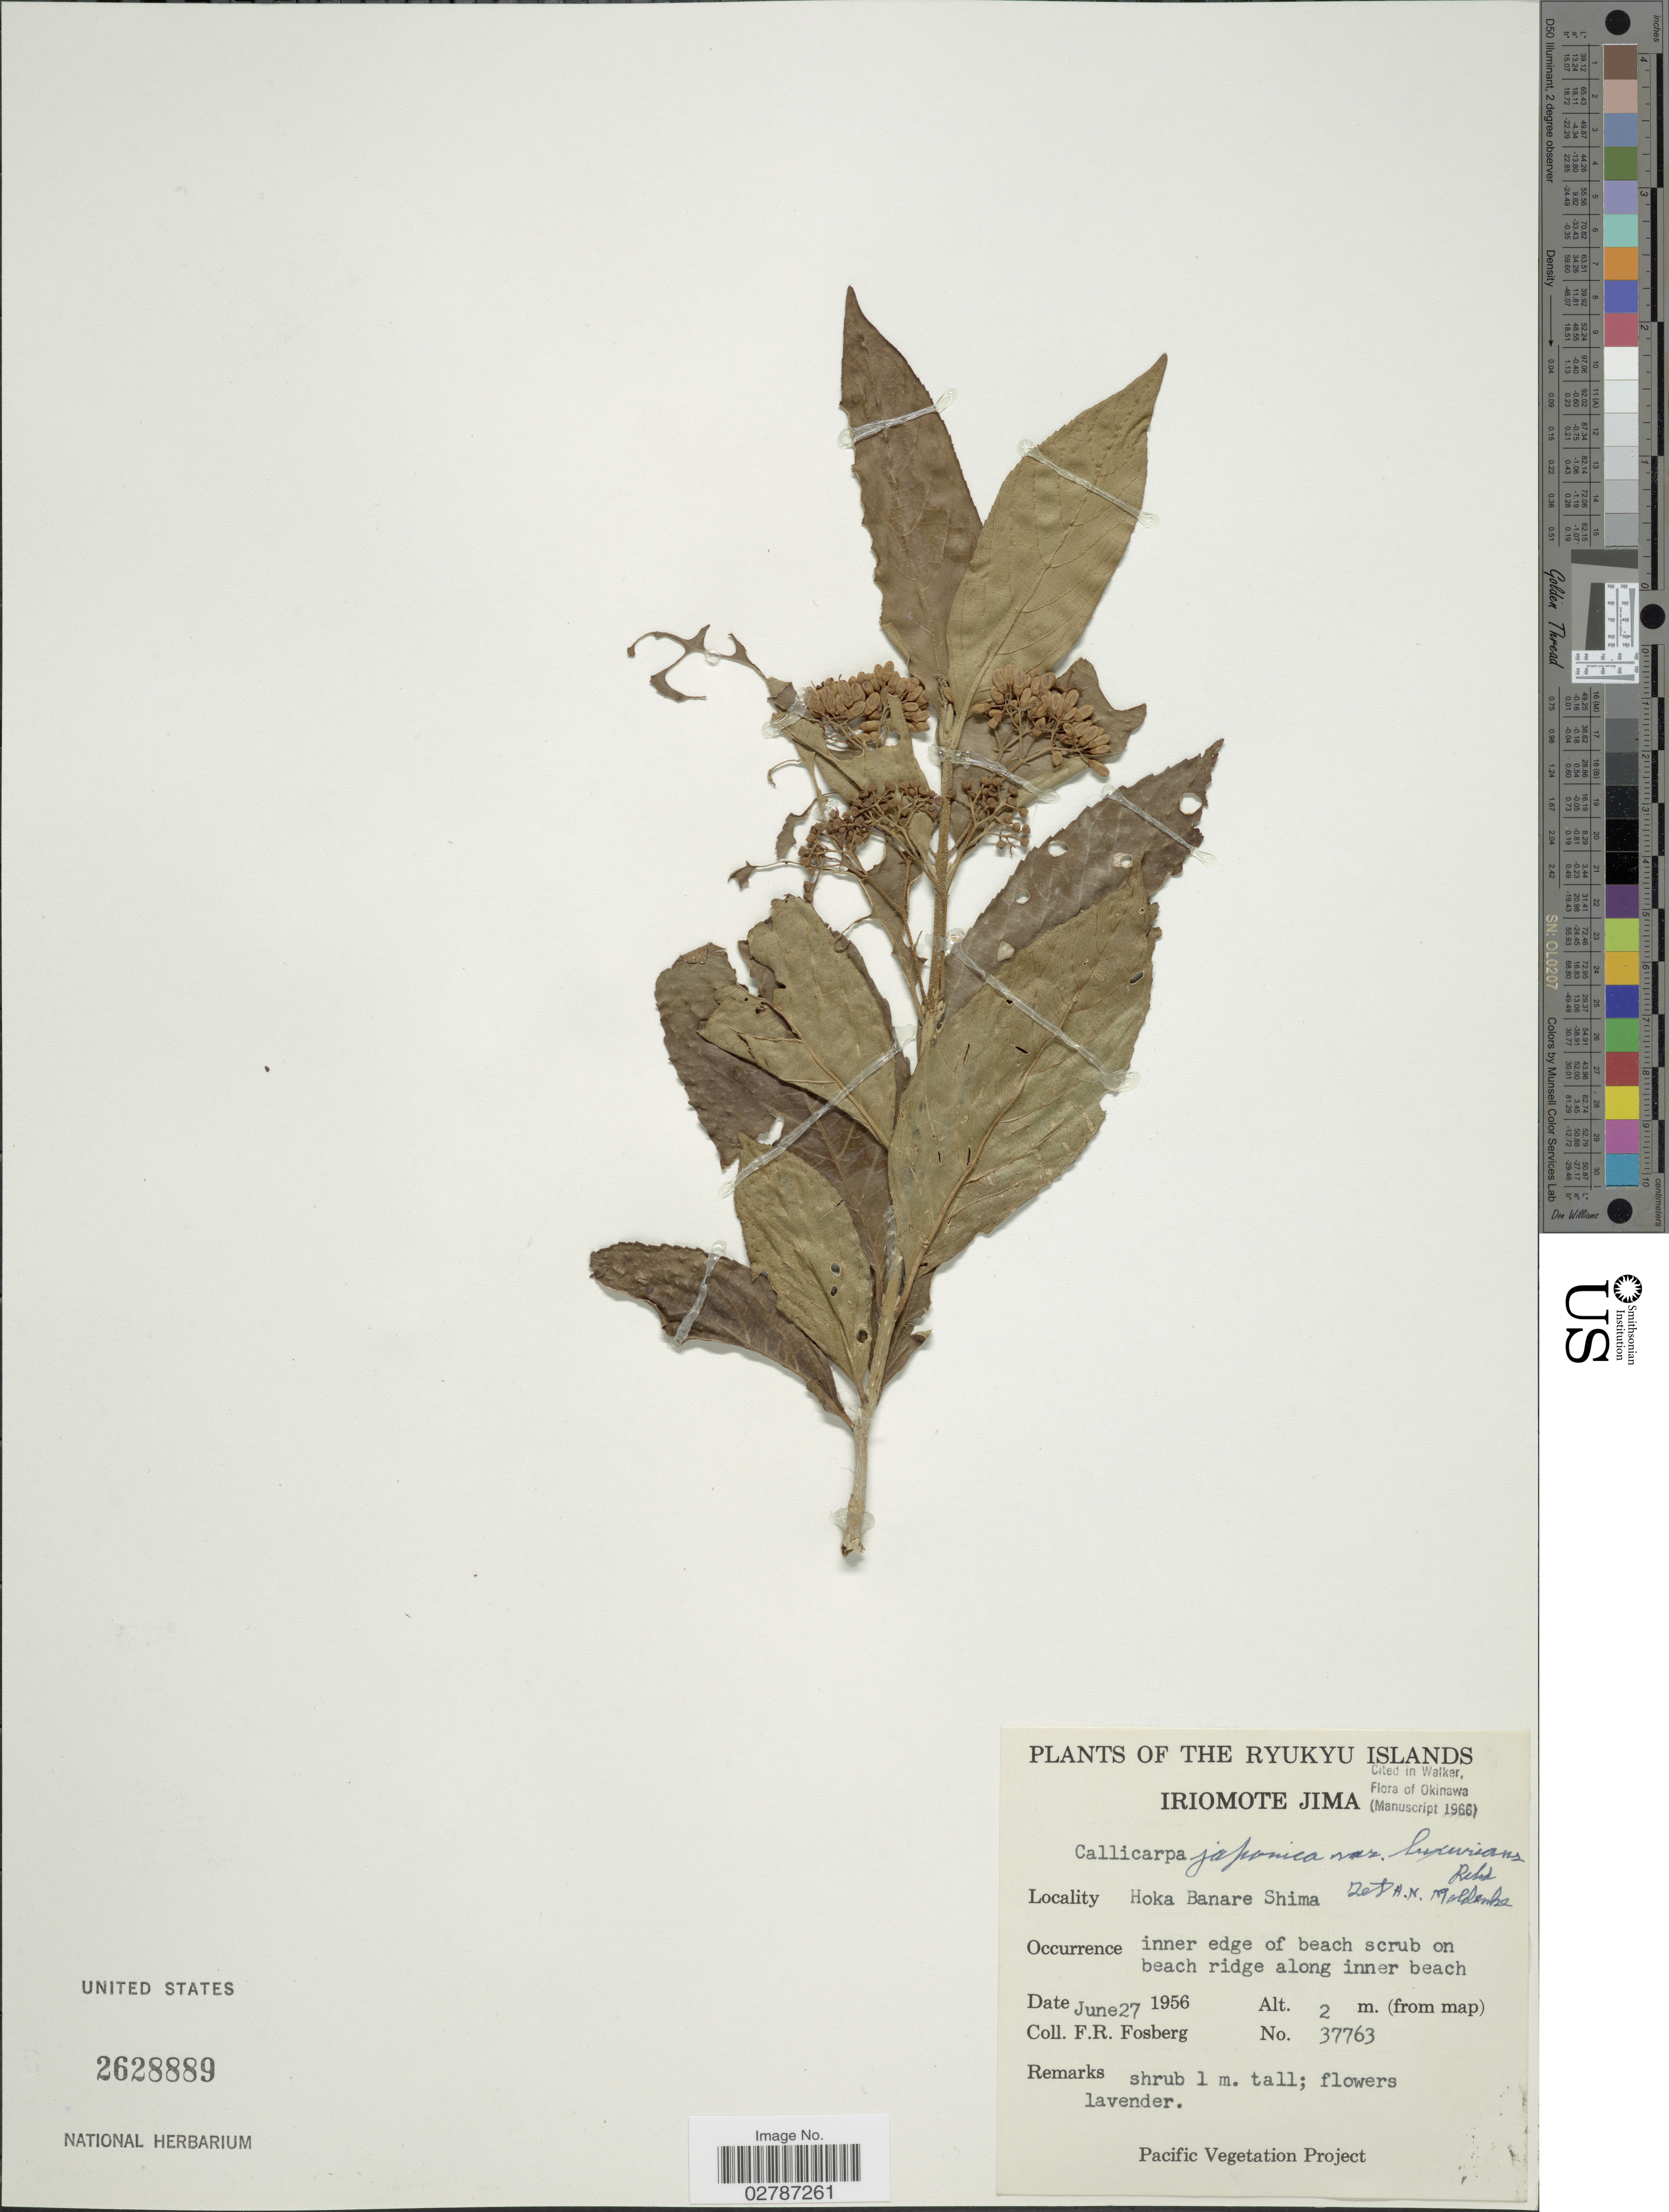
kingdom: Plantae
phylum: Tracheophyta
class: Magnoliopsida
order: Lamiales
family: Lamiaceae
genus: Callicarpa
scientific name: Callicarpa japonica var. luxurians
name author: Rehder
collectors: F. R. Fosberg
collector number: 37763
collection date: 1956-06-27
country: Japan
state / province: Okinawa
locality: Ryukyu Islands. Iriomote Jima. Hoka Banare Shima.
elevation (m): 2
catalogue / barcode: US 2628889